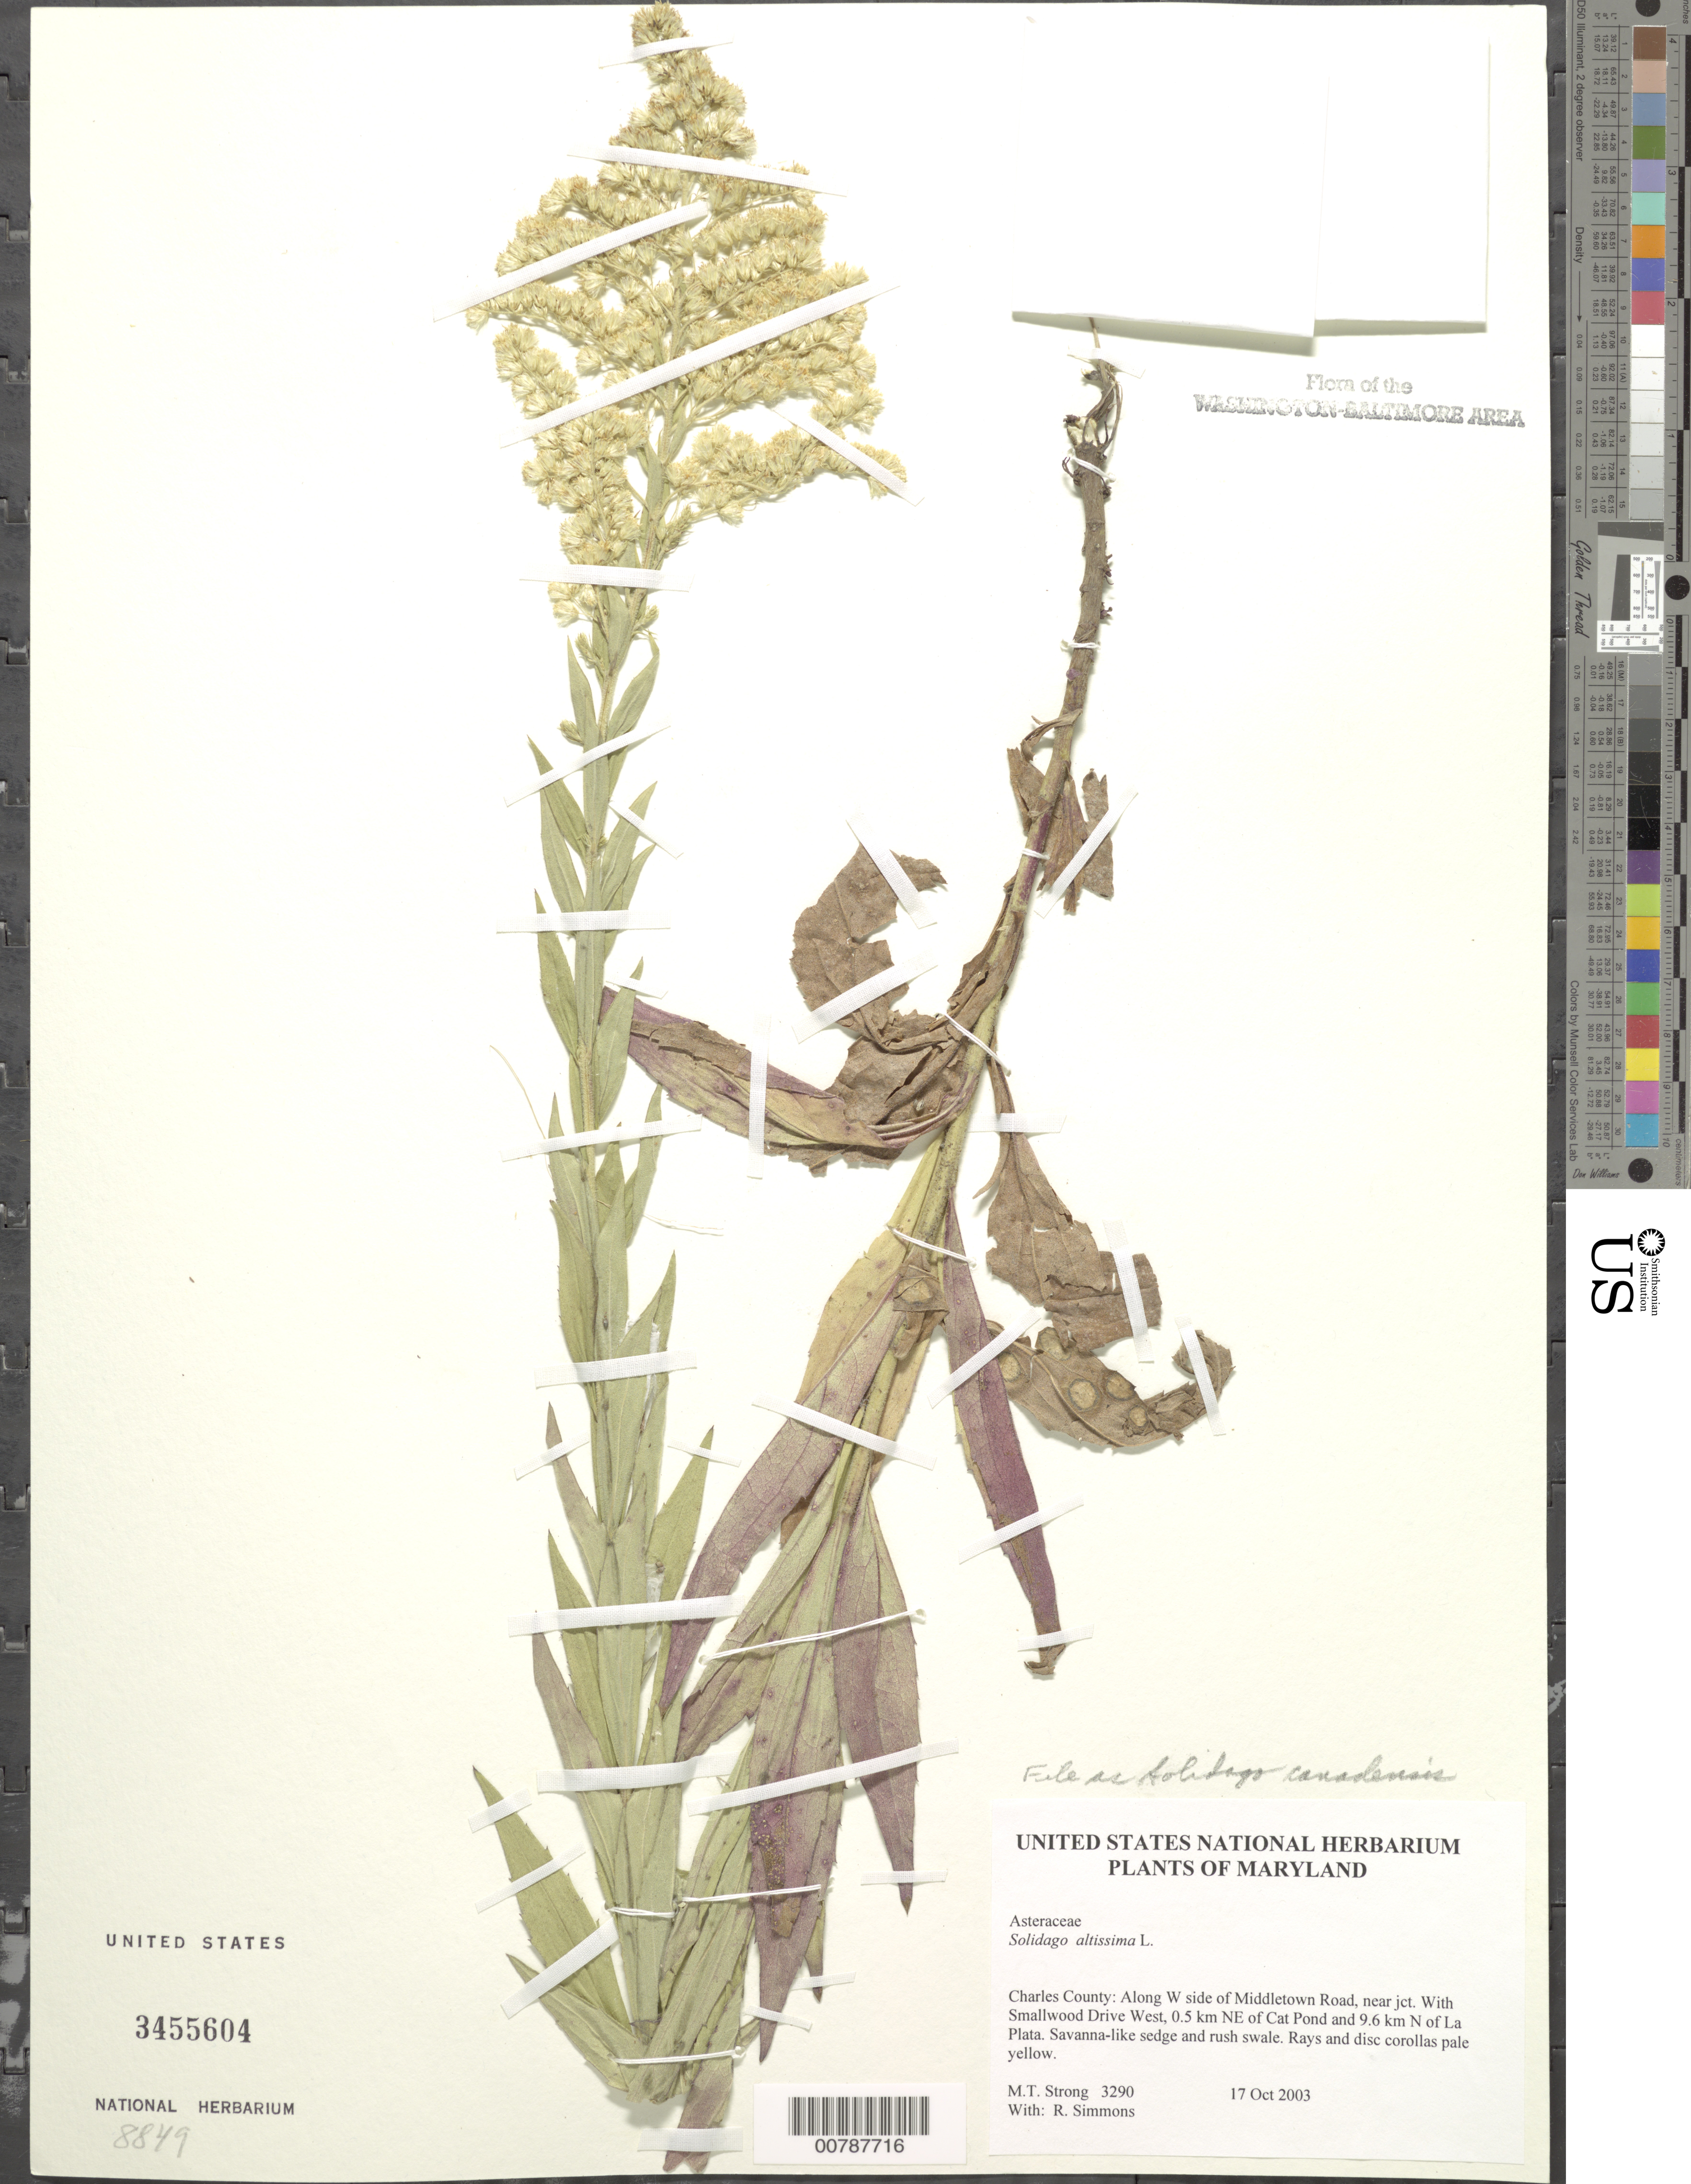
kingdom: Plantae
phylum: Tracheophyta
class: Magnoliopsida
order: Asterales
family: Asteraceae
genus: Solidago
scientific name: Solidago altissima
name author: L.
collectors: M. T. Strong & R. Simmons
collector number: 3290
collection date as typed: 17 Oct 2003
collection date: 2003-10-17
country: United States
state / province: Maryland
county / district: Charles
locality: Along W side of Middletown Road, near jct. With Smallwood Drive West, 0.5 km NE of Cat Pond and 9.6 km N of La Plata.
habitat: Savanna-like sedge and rush swale.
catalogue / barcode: US 3455604